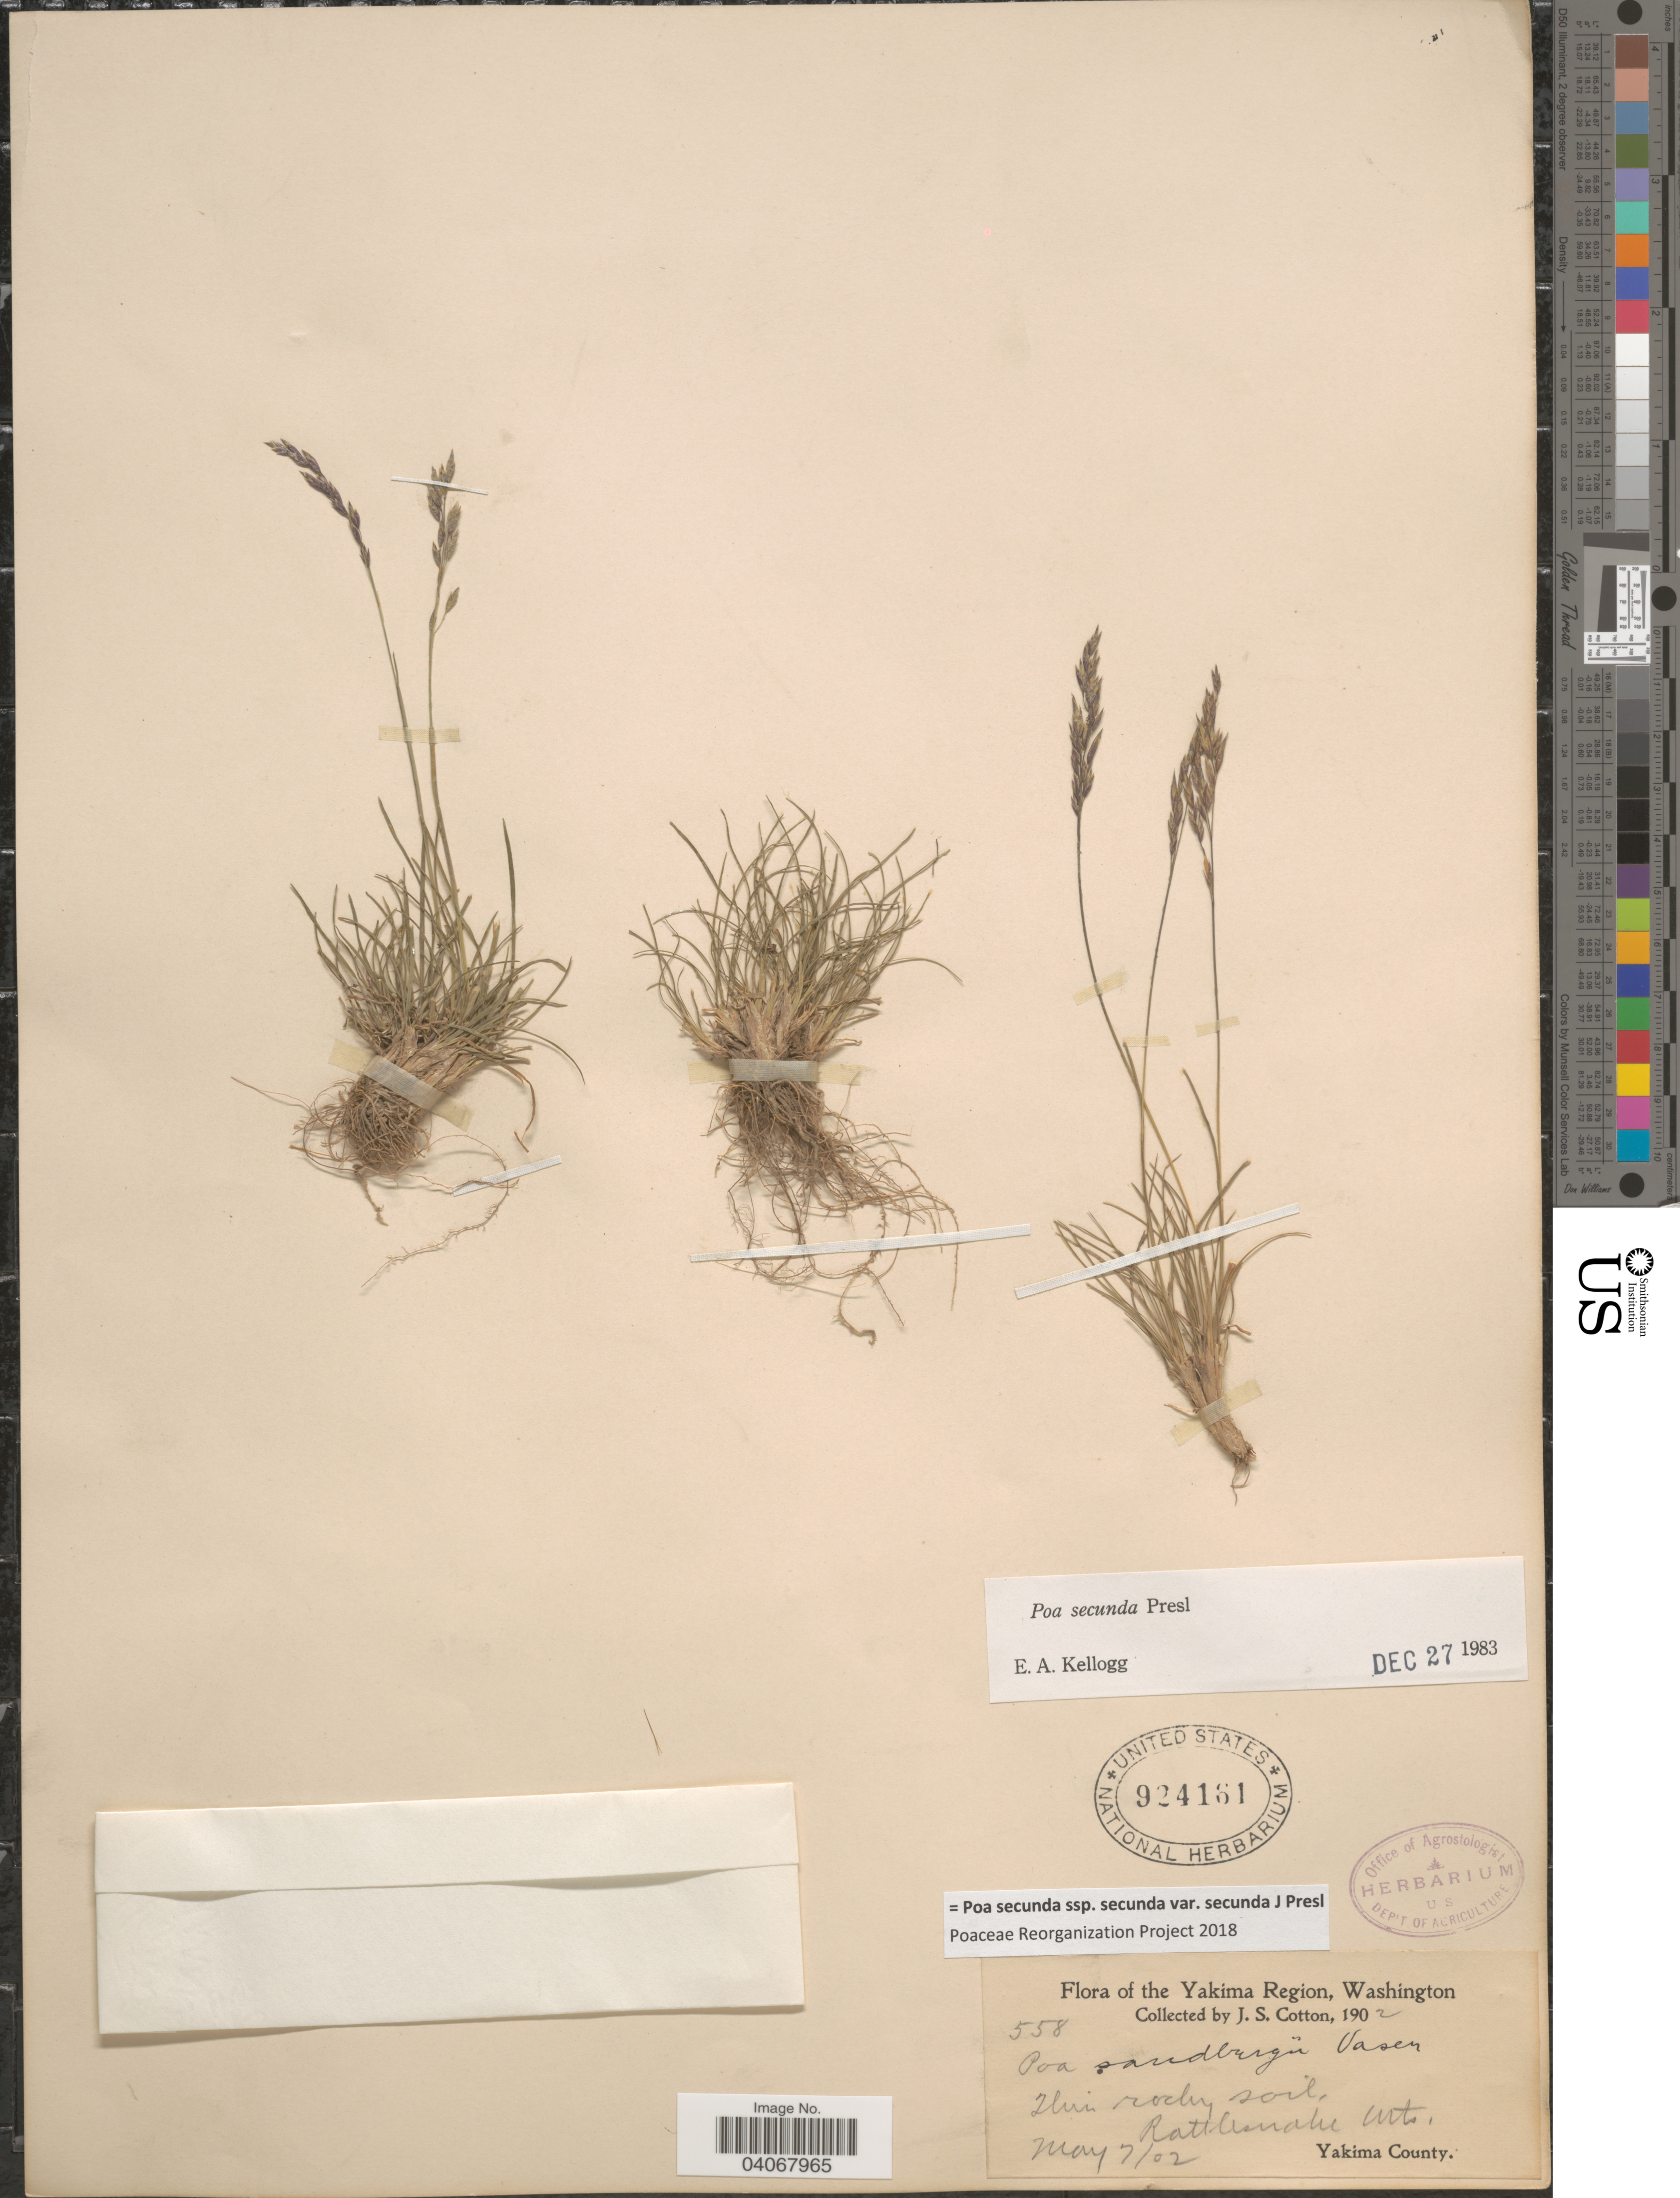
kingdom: Plantae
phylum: Tracheophyta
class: Liliopsida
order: Poales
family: Poaceae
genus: Poa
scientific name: Poa secunda subsp. secunda var. secunda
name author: J. Presl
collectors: J. S. Cotton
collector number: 558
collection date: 1902-05-07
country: United States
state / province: Washington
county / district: Yakima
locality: Yakima Region. Thin rocky soil, Rattlesnake Mts. Yakima County.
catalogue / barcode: US 924161